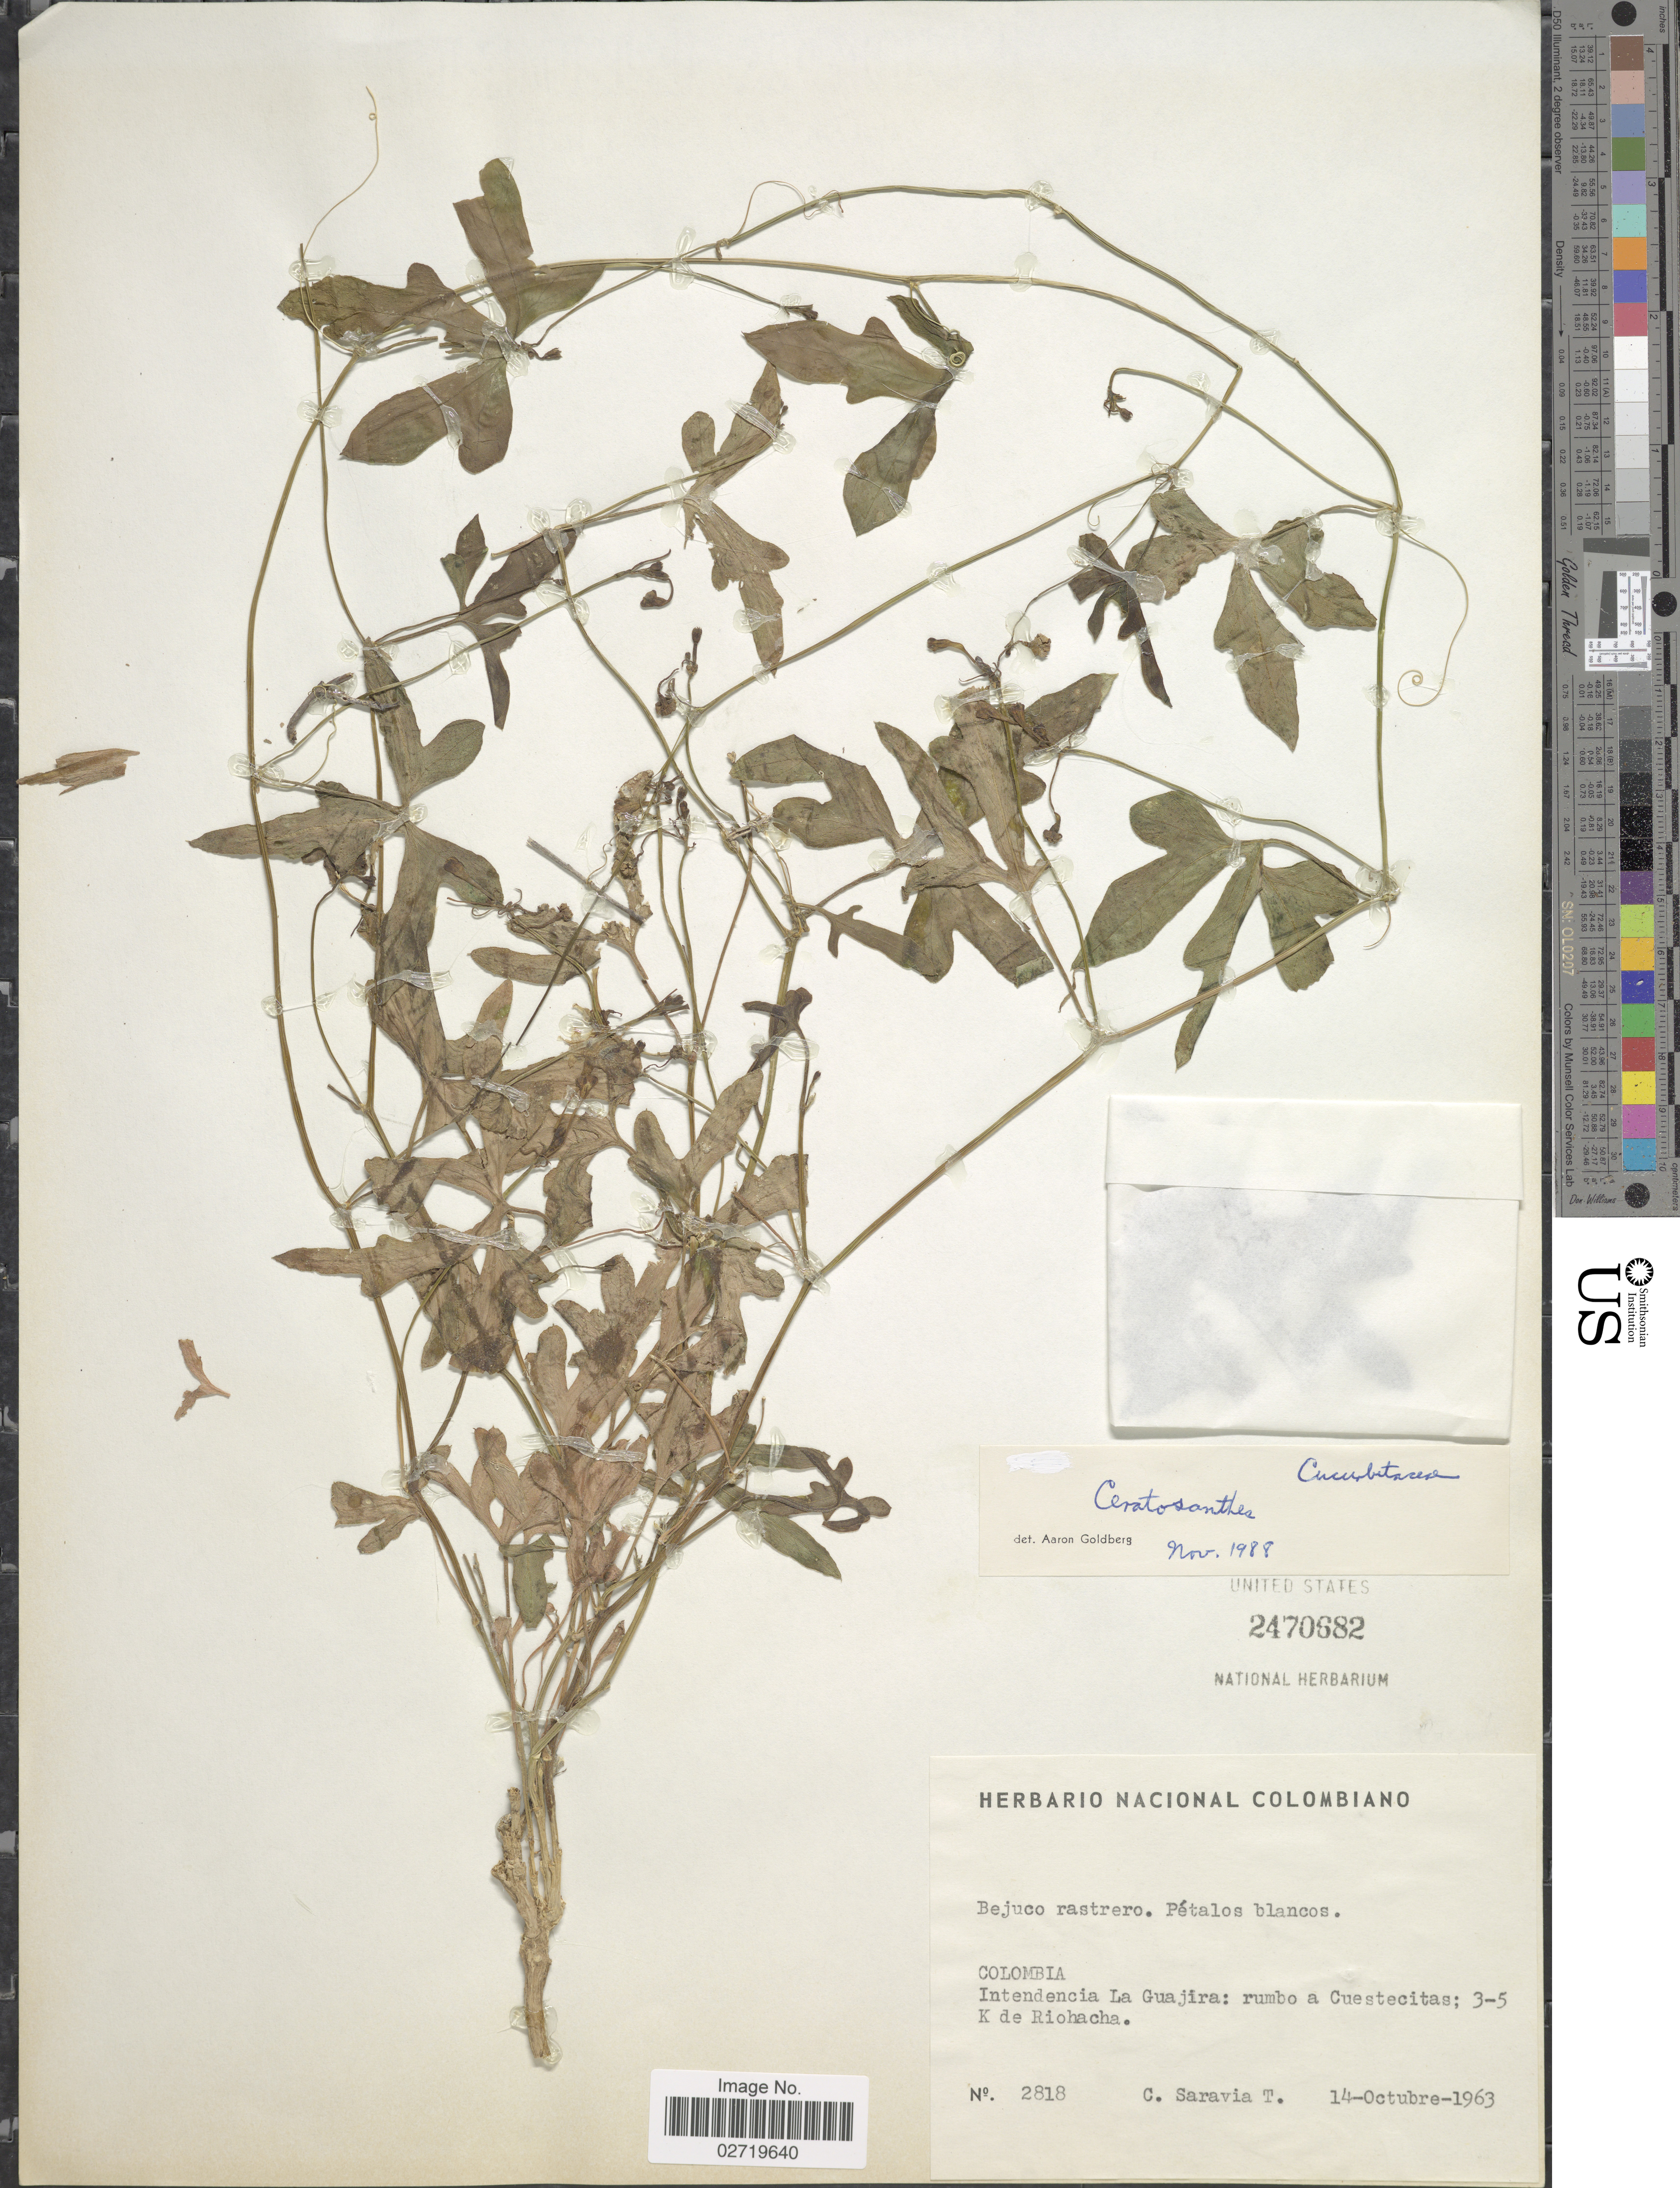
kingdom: Plantae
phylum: Tracheophyta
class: Magnoliopsida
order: Cucurbitales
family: Cucurbitaceae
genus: Ceratosanthes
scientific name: Ceratosanthes sp.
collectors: C. Saravia T.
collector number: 2818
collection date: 1963-10-14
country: Colombia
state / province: La Guajira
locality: Intendencia La Guajira: rumbo a Cuestecitas; 3-5 K de Riohacha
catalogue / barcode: US 2470682